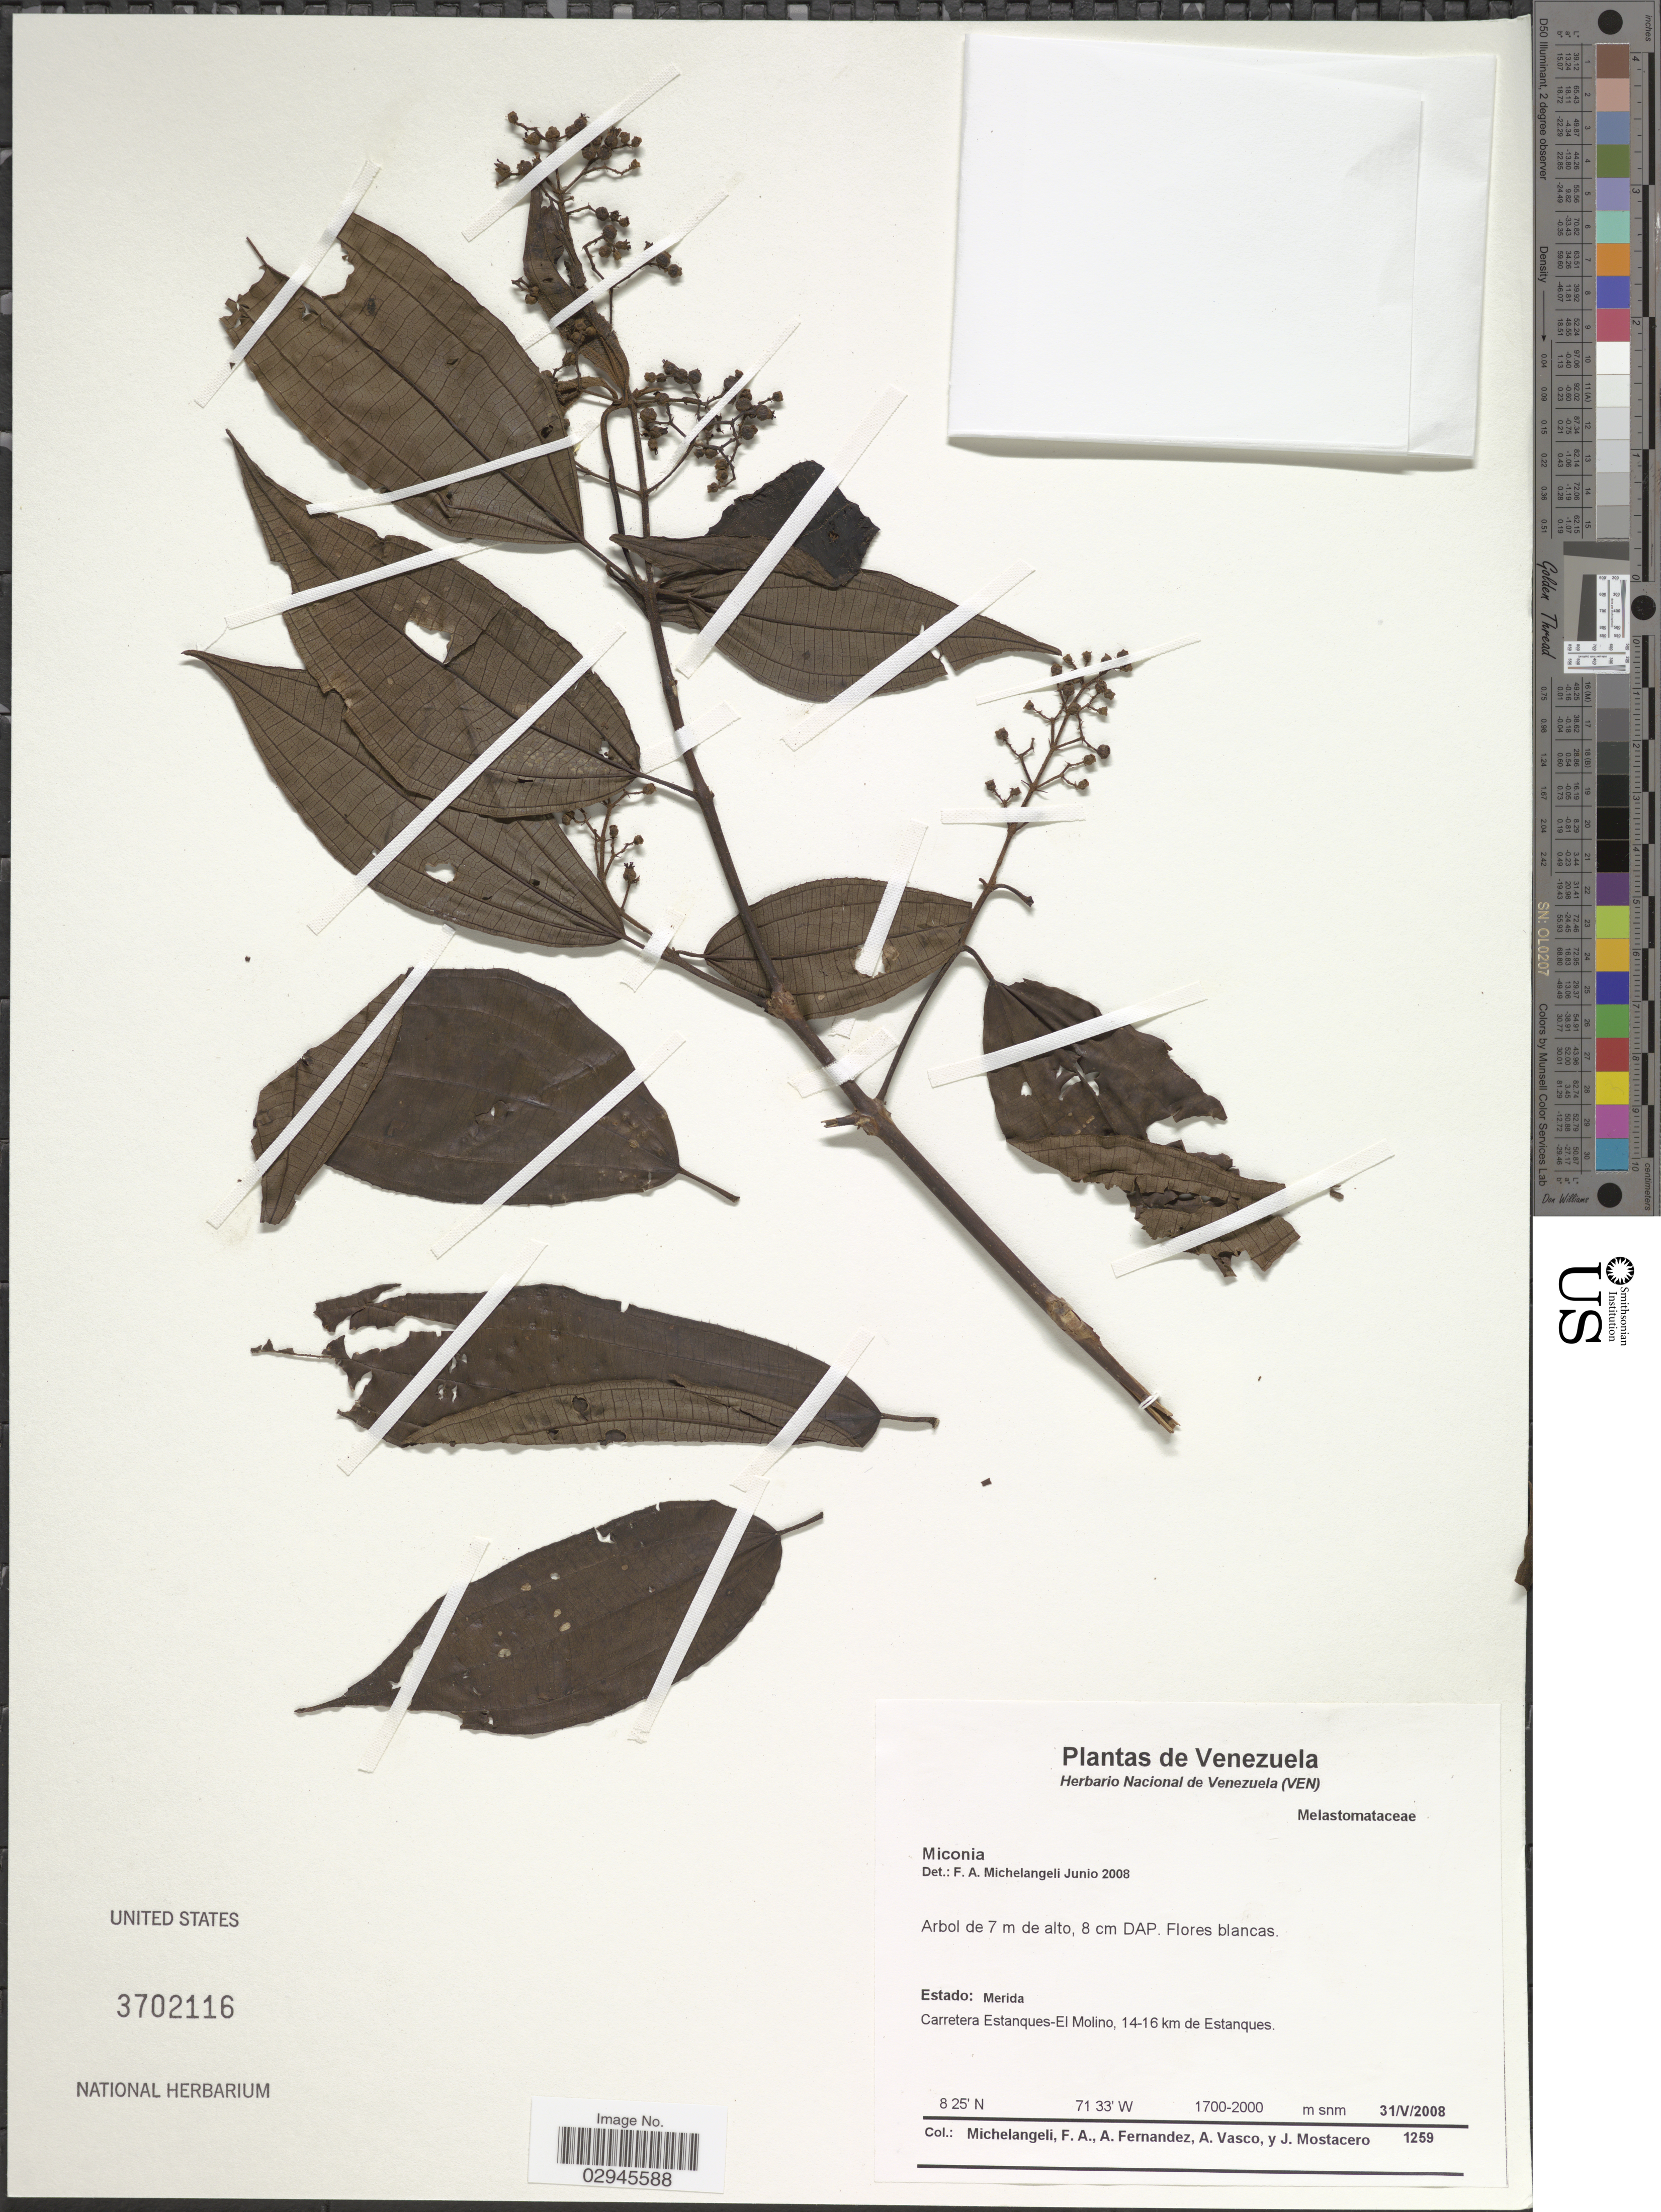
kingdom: Plantae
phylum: Tracheophyta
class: Magnoliopsida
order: Myrtales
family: Melastomataceae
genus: Miconia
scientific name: Miconia sp.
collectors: F. A. Michelangeli, A. Fernandez, A. Vasco & J. Mostacero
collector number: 1259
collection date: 2008-05-31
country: Venezuela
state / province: Mérida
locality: Carretera Estanques-El Molino, 14-16 km de Estanques.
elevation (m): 1700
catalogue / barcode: US 3702116